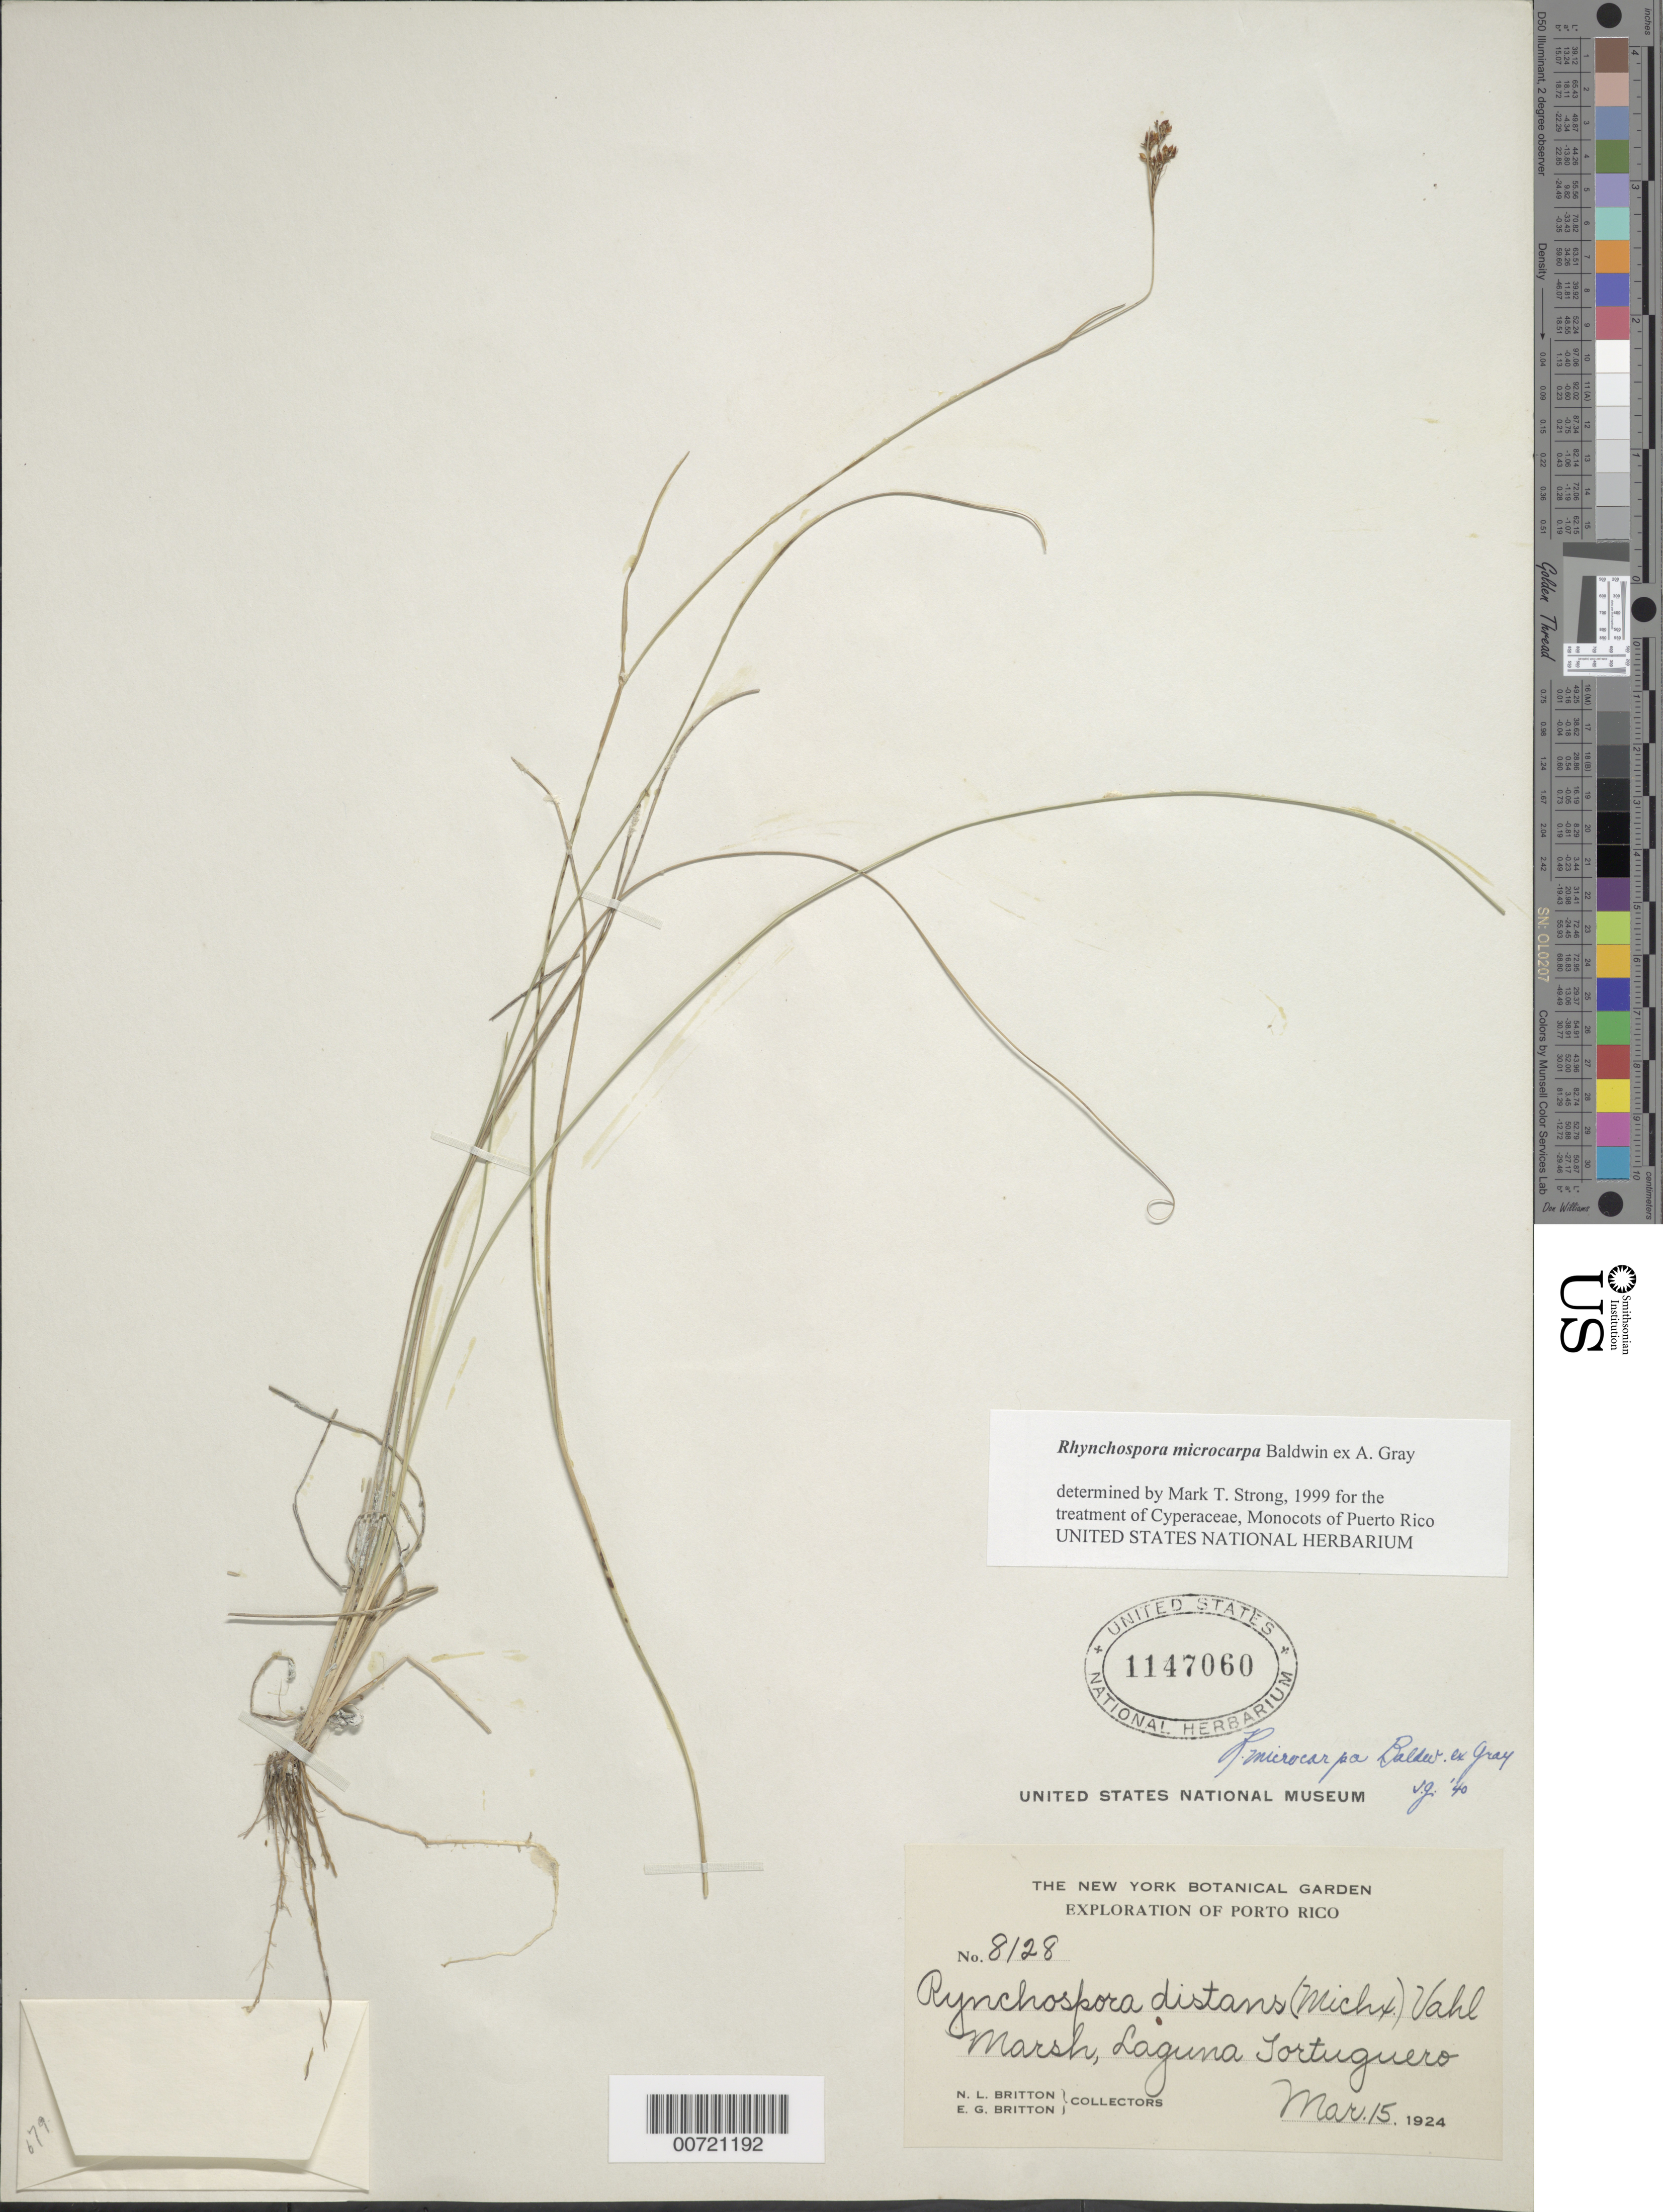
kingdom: Plantae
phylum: Tracheophyta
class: Liliopsida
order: Poales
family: Cyperaceae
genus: Rhynchospora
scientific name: Rhynchospora microcarpa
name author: Baldwin ex A. Gray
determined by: Strong, M. T., (US), Smithsonian Institution - National Museum of Natural History (UNITED STATES)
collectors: N. Britton & E. G. Britton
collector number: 8128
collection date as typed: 15 Mar 1924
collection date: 1924-03-15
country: Puerto Rico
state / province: Manatí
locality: Laguna Tortuguero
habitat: Marsh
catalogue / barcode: US 1147060